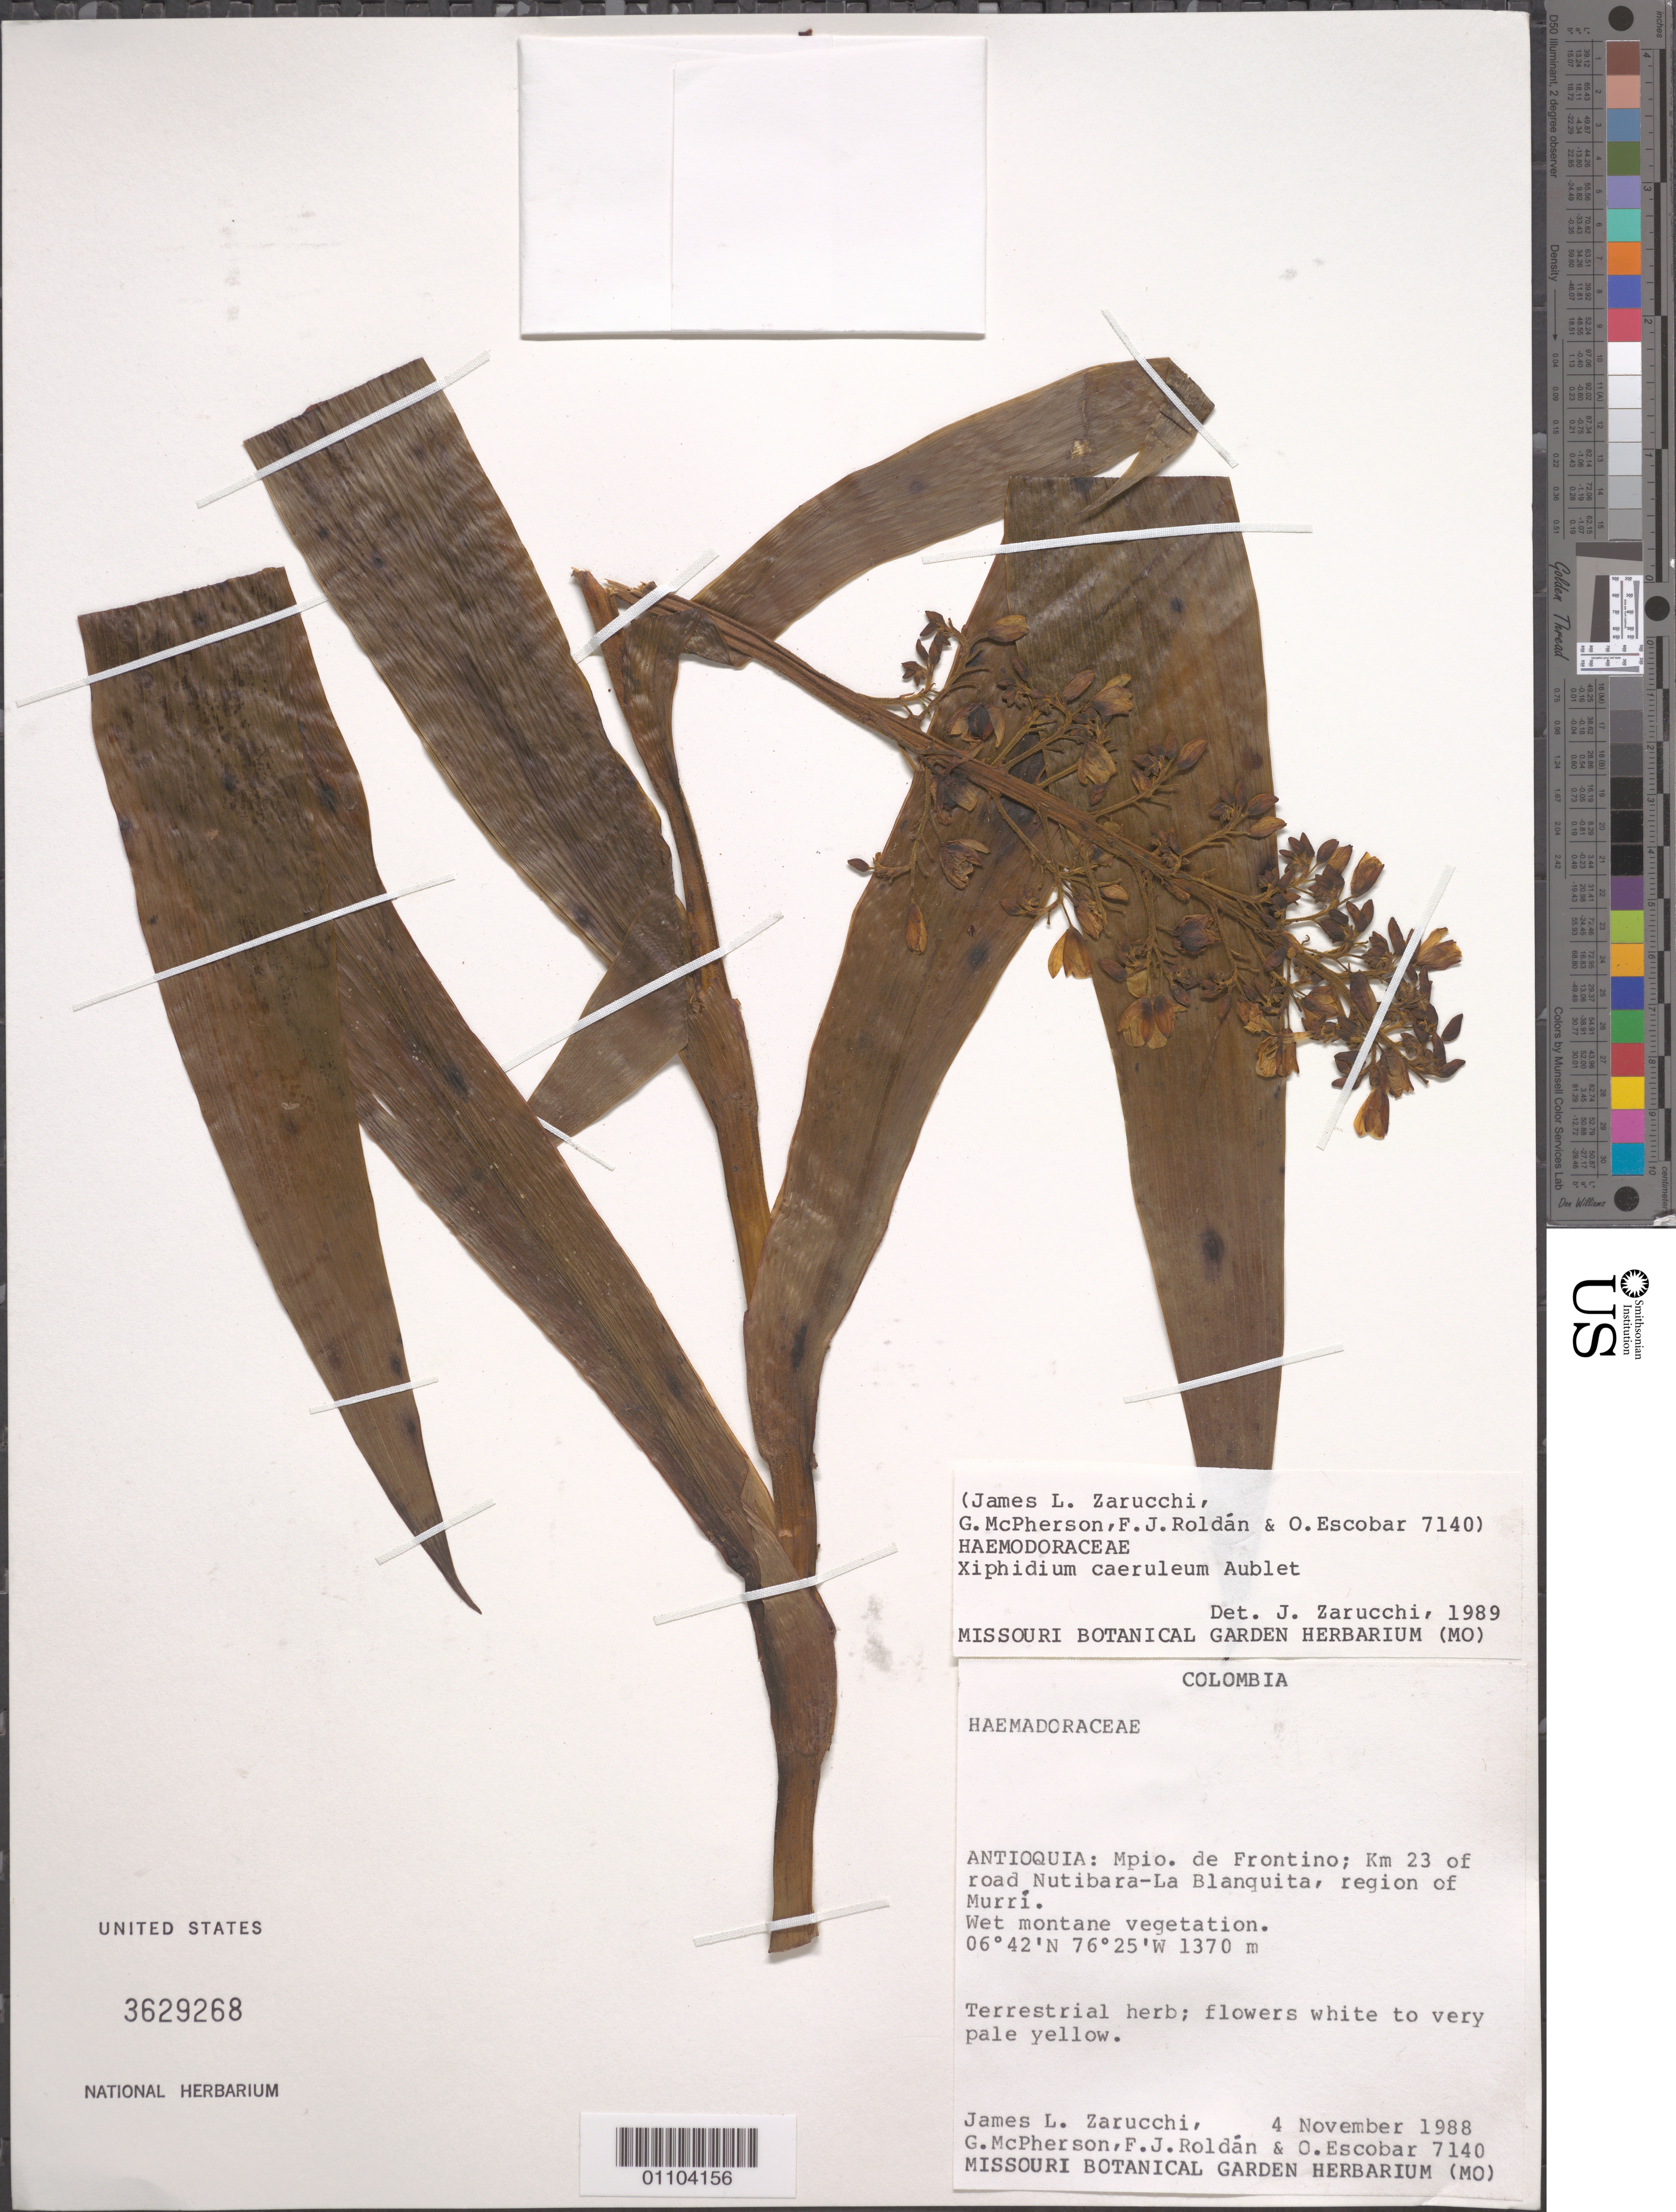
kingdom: Plantae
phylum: Tracheophyta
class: Liliopsida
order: Commelinales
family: Haemodoraceae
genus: Xiphidium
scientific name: Xiphidium caeruleum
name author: Aubl.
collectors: J. L. Zarucchi, G. D. McPherson, F. J. Roldán & O. D. Escobar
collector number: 7140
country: Colombia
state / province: Antioquia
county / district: Frontino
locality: Road to Nutibara-La Blanquita, region of Murri.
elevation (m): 1370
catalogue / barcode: US 3629268